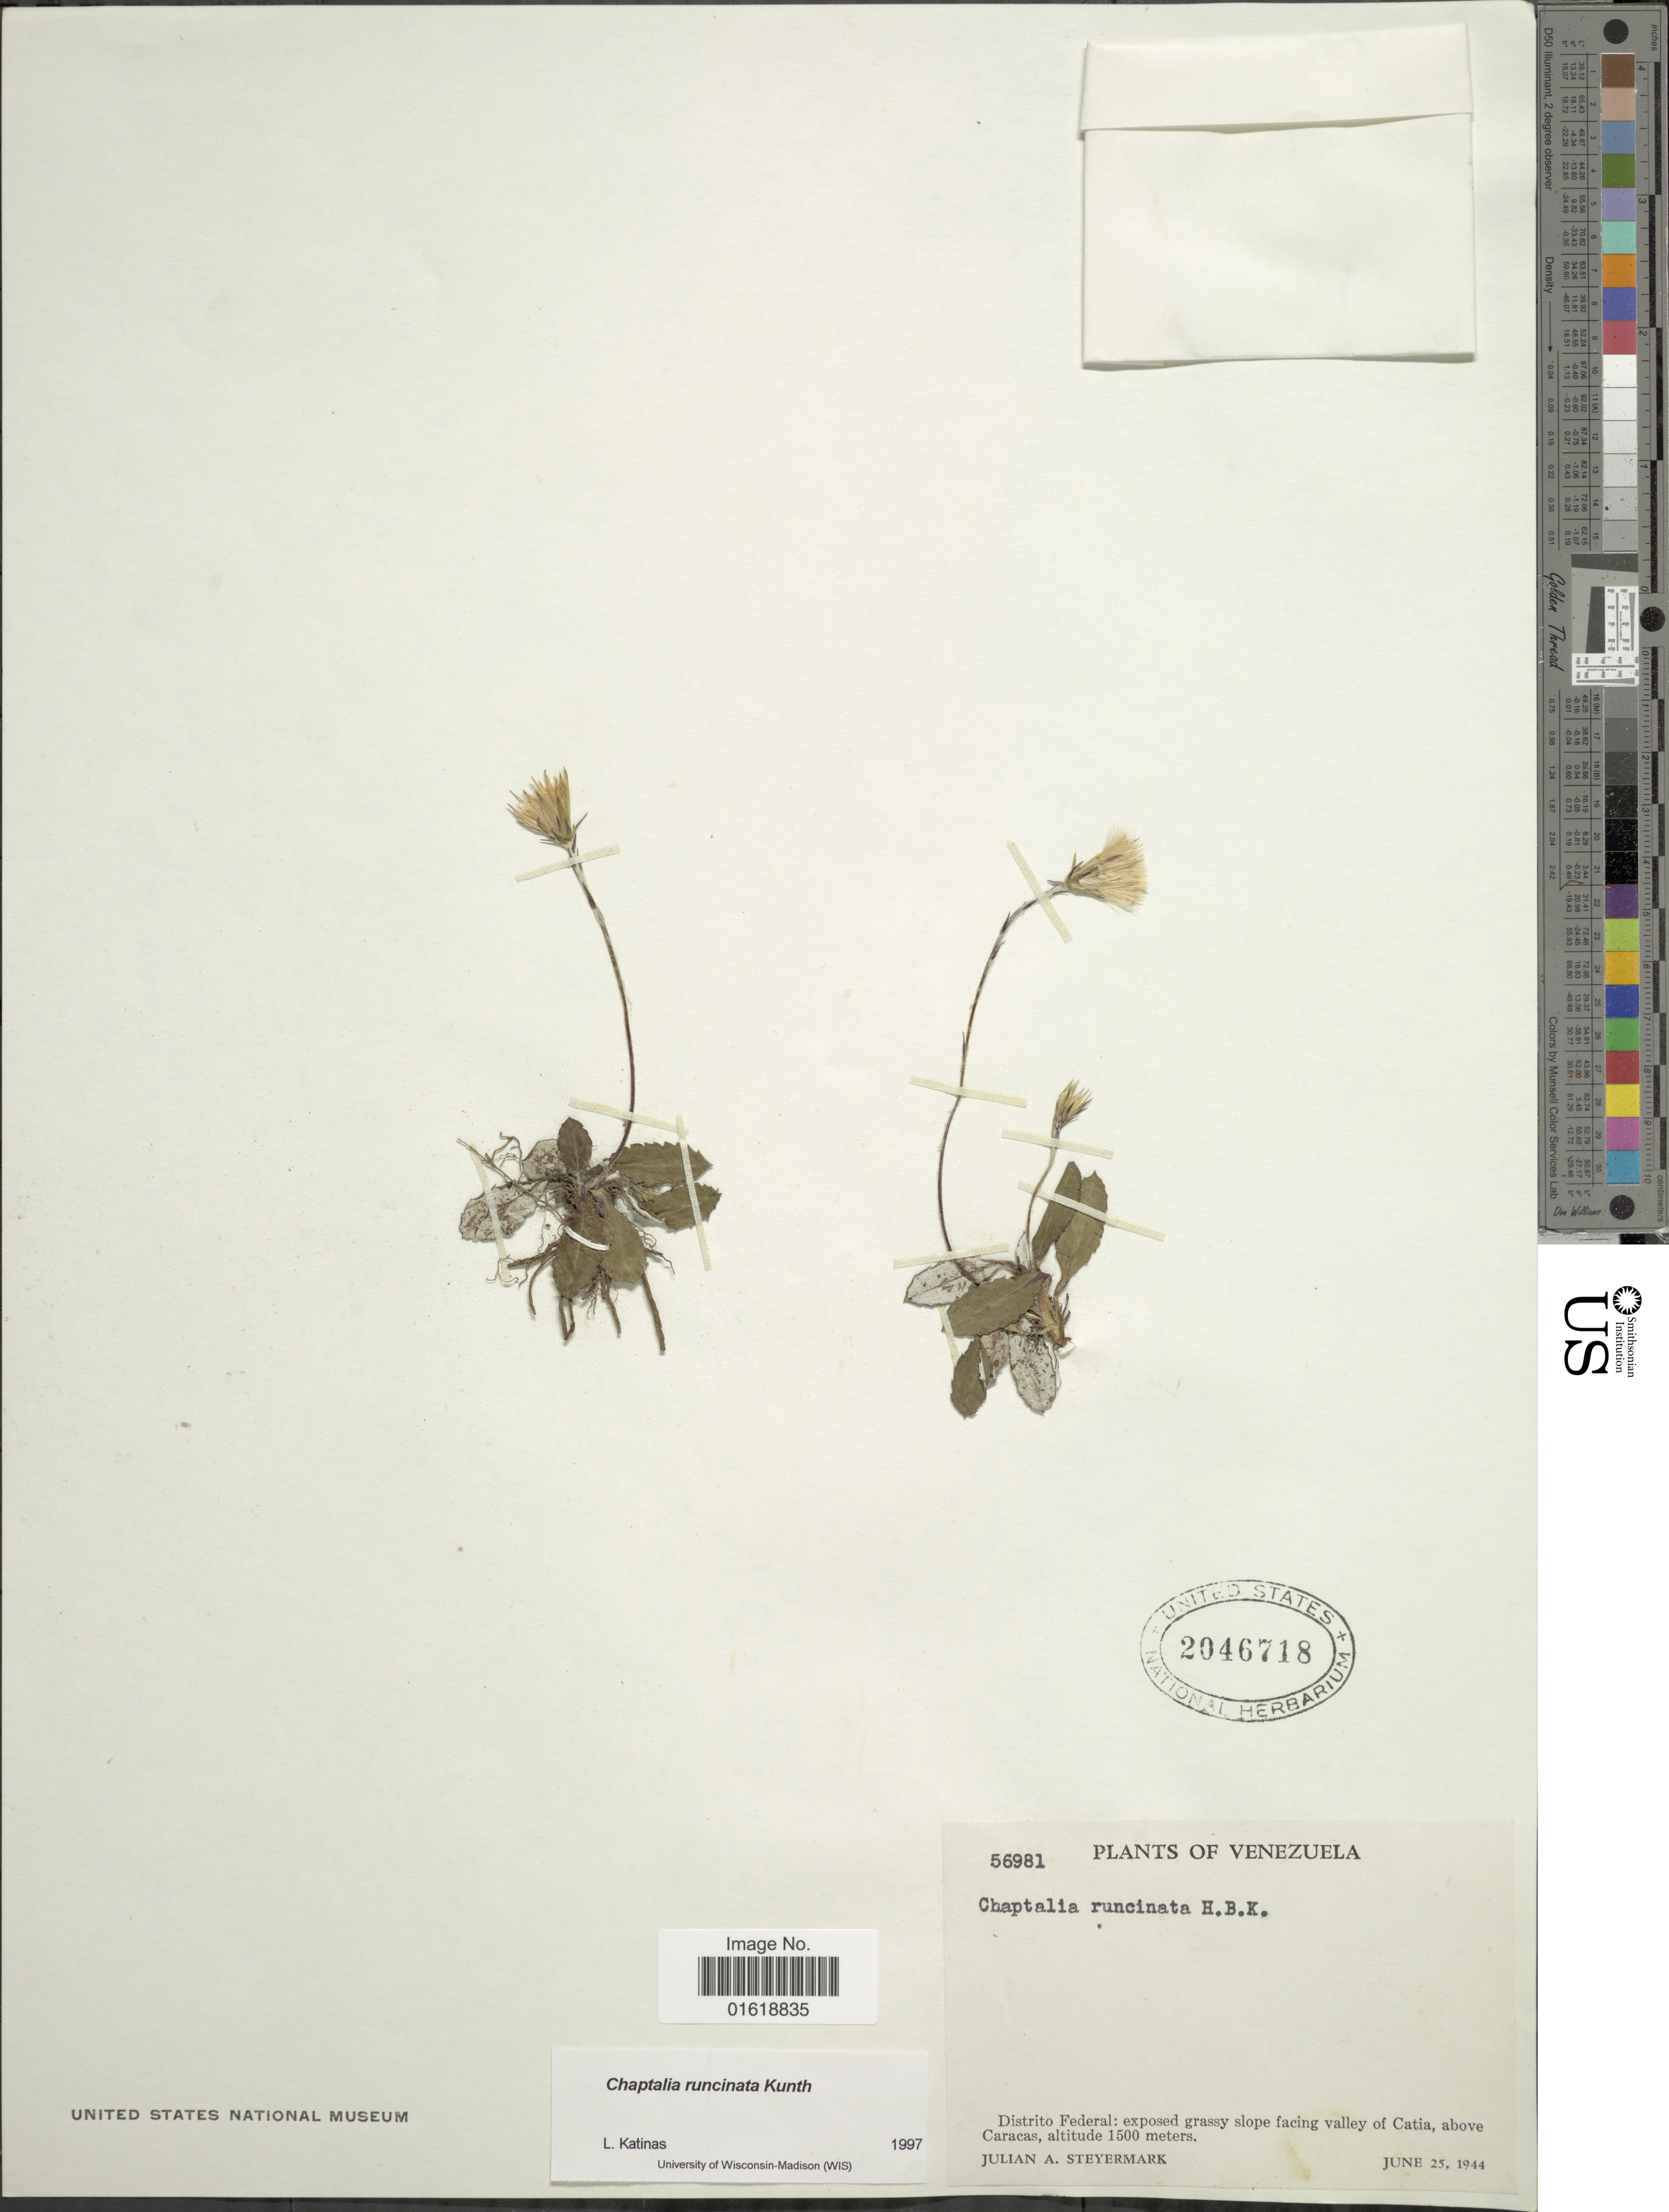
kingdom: Plantae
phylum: Tracheophyta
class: Magnoliopsida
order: Asterales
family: Asteraceae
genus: Chaptalia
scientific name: Chaptalia runcinata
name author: Kunth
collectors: J. Steyermark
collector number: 56981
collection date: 1944-06-25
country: Venezuela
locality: Distrito Federal: exposed grassy slope facing valley of Catia, above Caracas.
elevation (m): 1500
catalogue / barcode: US 2046718